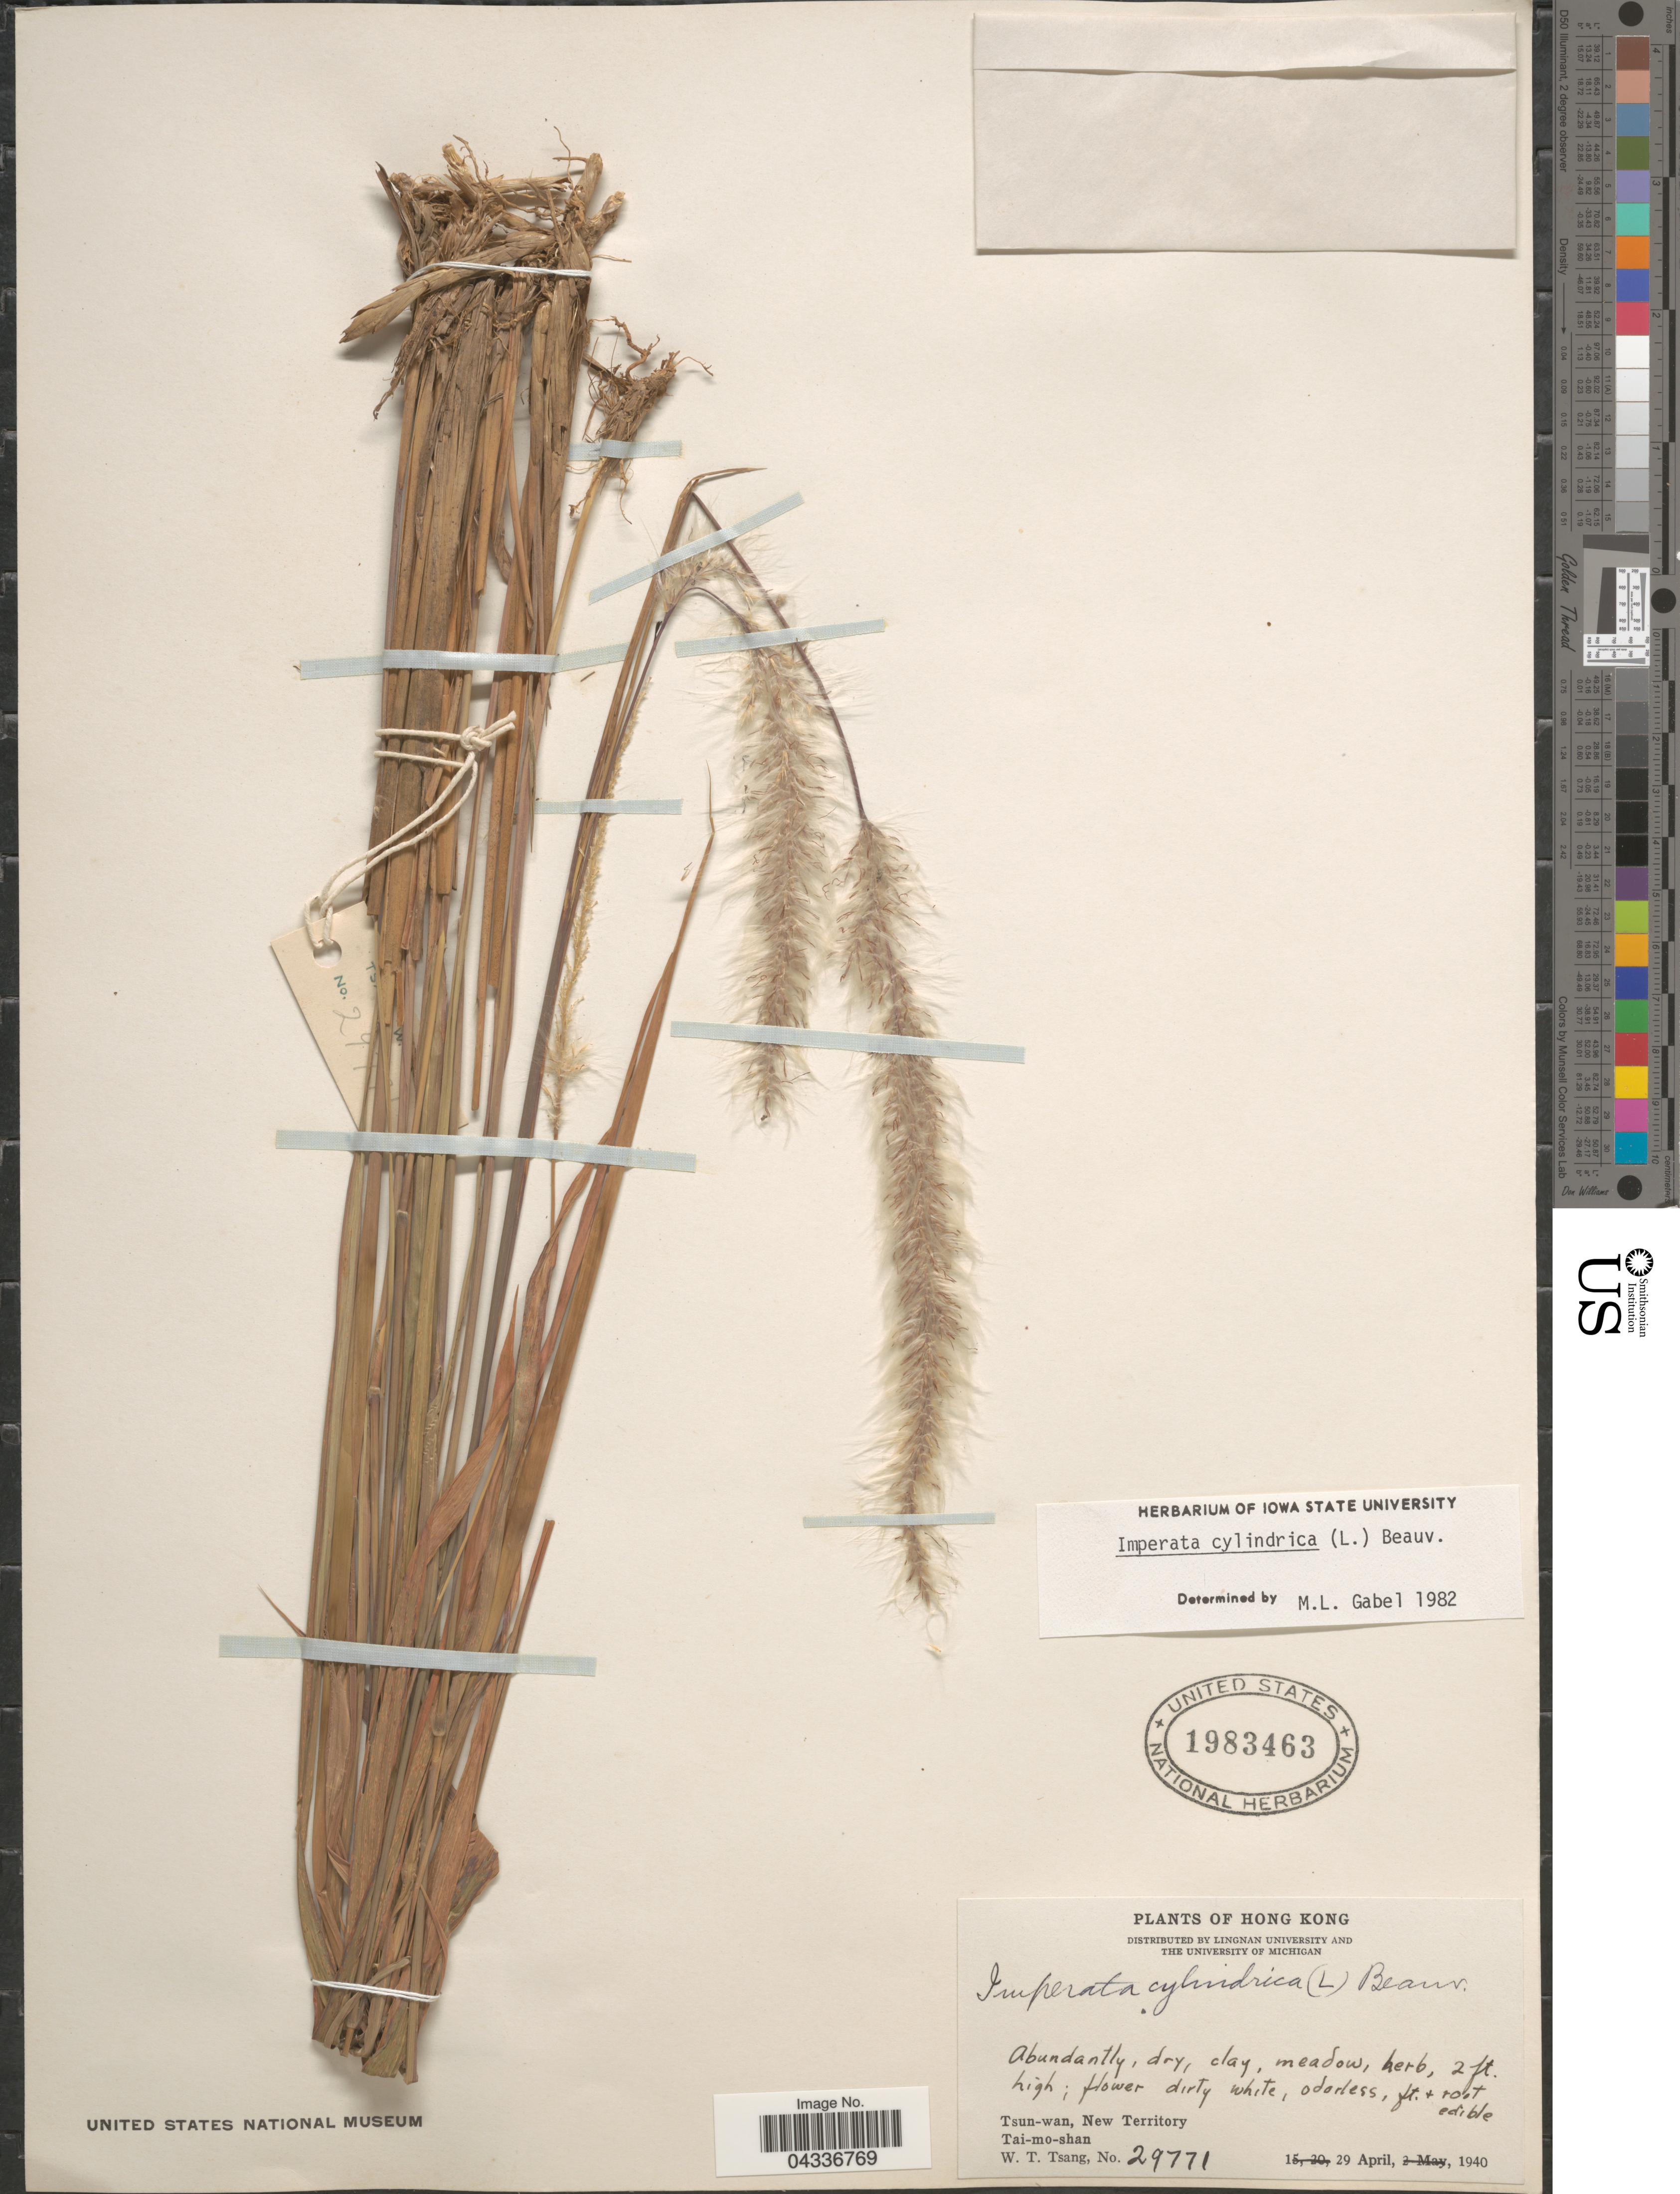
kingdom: Plantae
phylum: Tracheophyta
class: Liliopsida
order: Poales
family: Poaceae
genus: Imperata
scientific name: Imperata cylindrica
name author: (L.) P. Beauv.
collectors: W. T. Tsang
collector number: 29771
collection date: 1940-04-29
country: China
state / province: Hong Kong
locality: Tsun-wan, New Territory. Tai-mo-shan.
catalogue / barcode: US 1983463